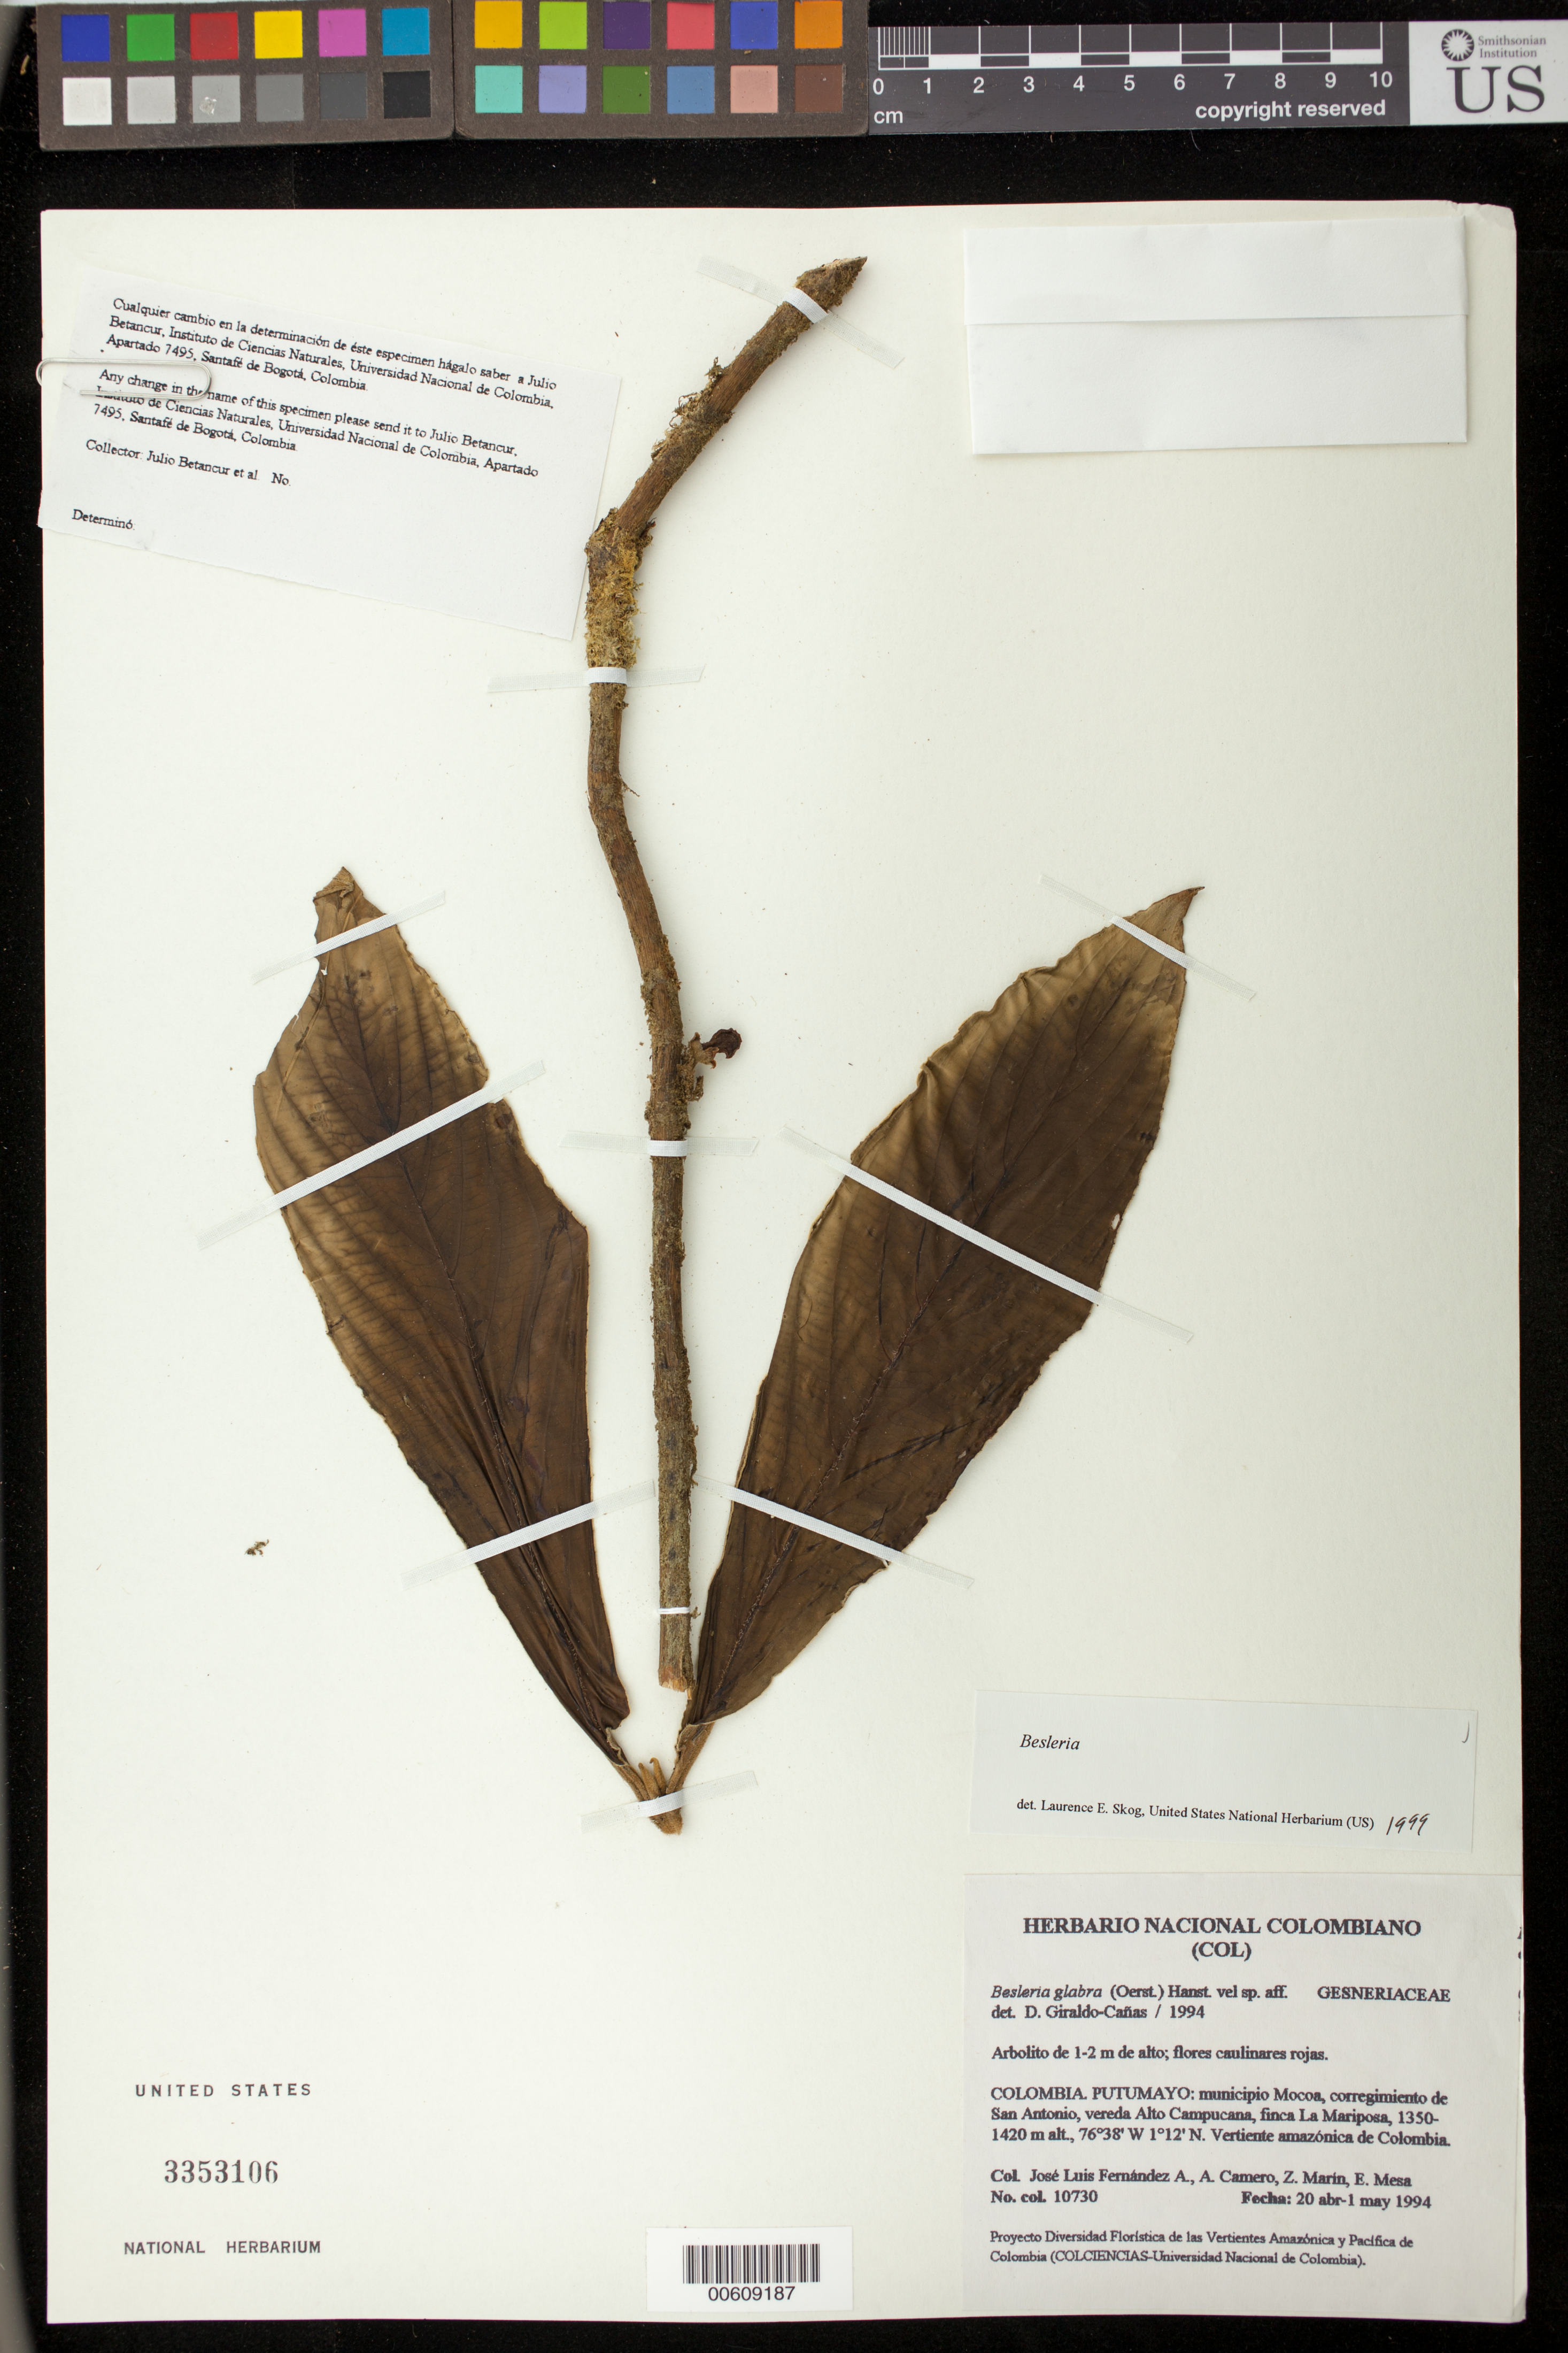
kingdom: Plantae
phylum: Tracheophyta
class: Magnoliopsida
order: Lamiales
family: Gesneriaceae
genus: Besleria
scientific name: Besleria sp.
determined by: Skog, Laurence E.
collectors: J. L. Fernández-Alonso, A. A. Camero, Z. Marin & E. Mesa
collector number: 10730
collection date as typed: Apr-May 1994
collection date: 1994-04/1994-05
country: Colombia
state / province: Putumayo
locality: Mpio. Mocoa, corregimiento de San Antonio, vereda Alto Campucana, finca La Mariposa, vertiente amazónica de Colombia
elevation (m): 1350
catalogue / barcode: US 3353106